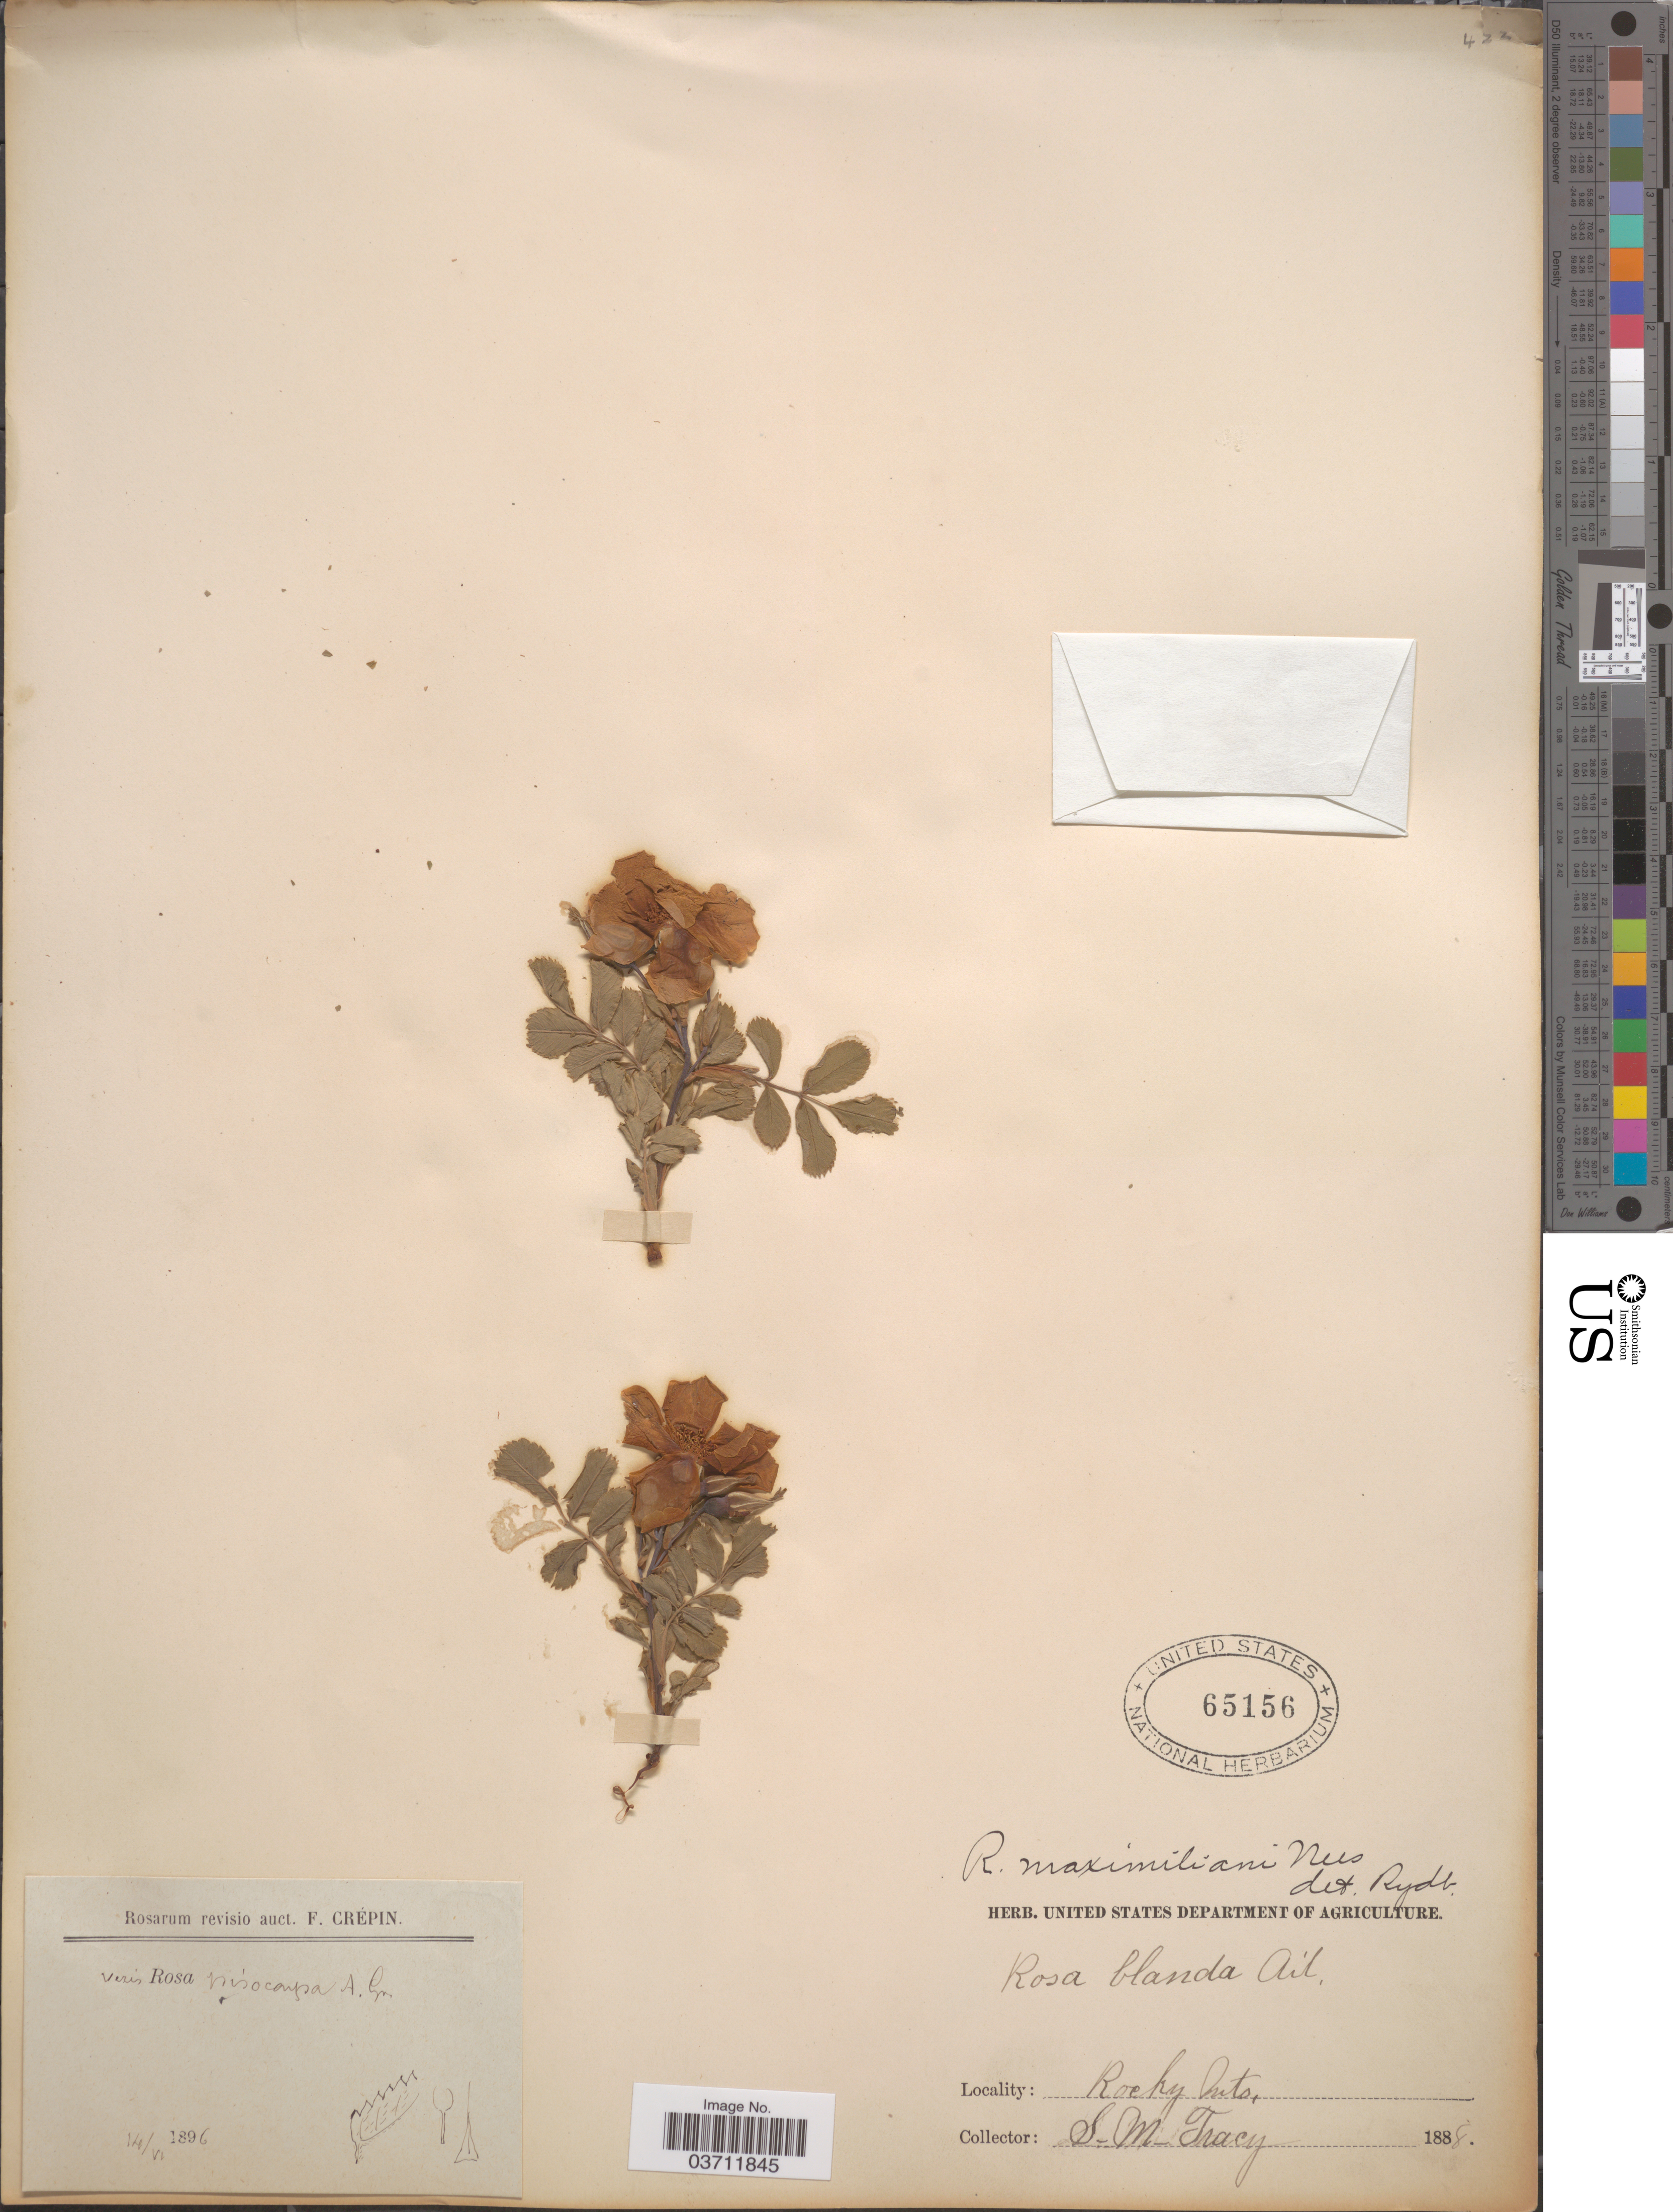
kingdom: Plantae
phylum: Tracheophyta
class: Magnoliopsida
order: Rosales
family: Rosaceae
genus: Rosa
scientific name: Rosa pisocarpa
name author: A. Gray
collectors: S. M. Tracy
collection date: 1888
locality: Rocky Mts.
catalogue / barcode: US 65156